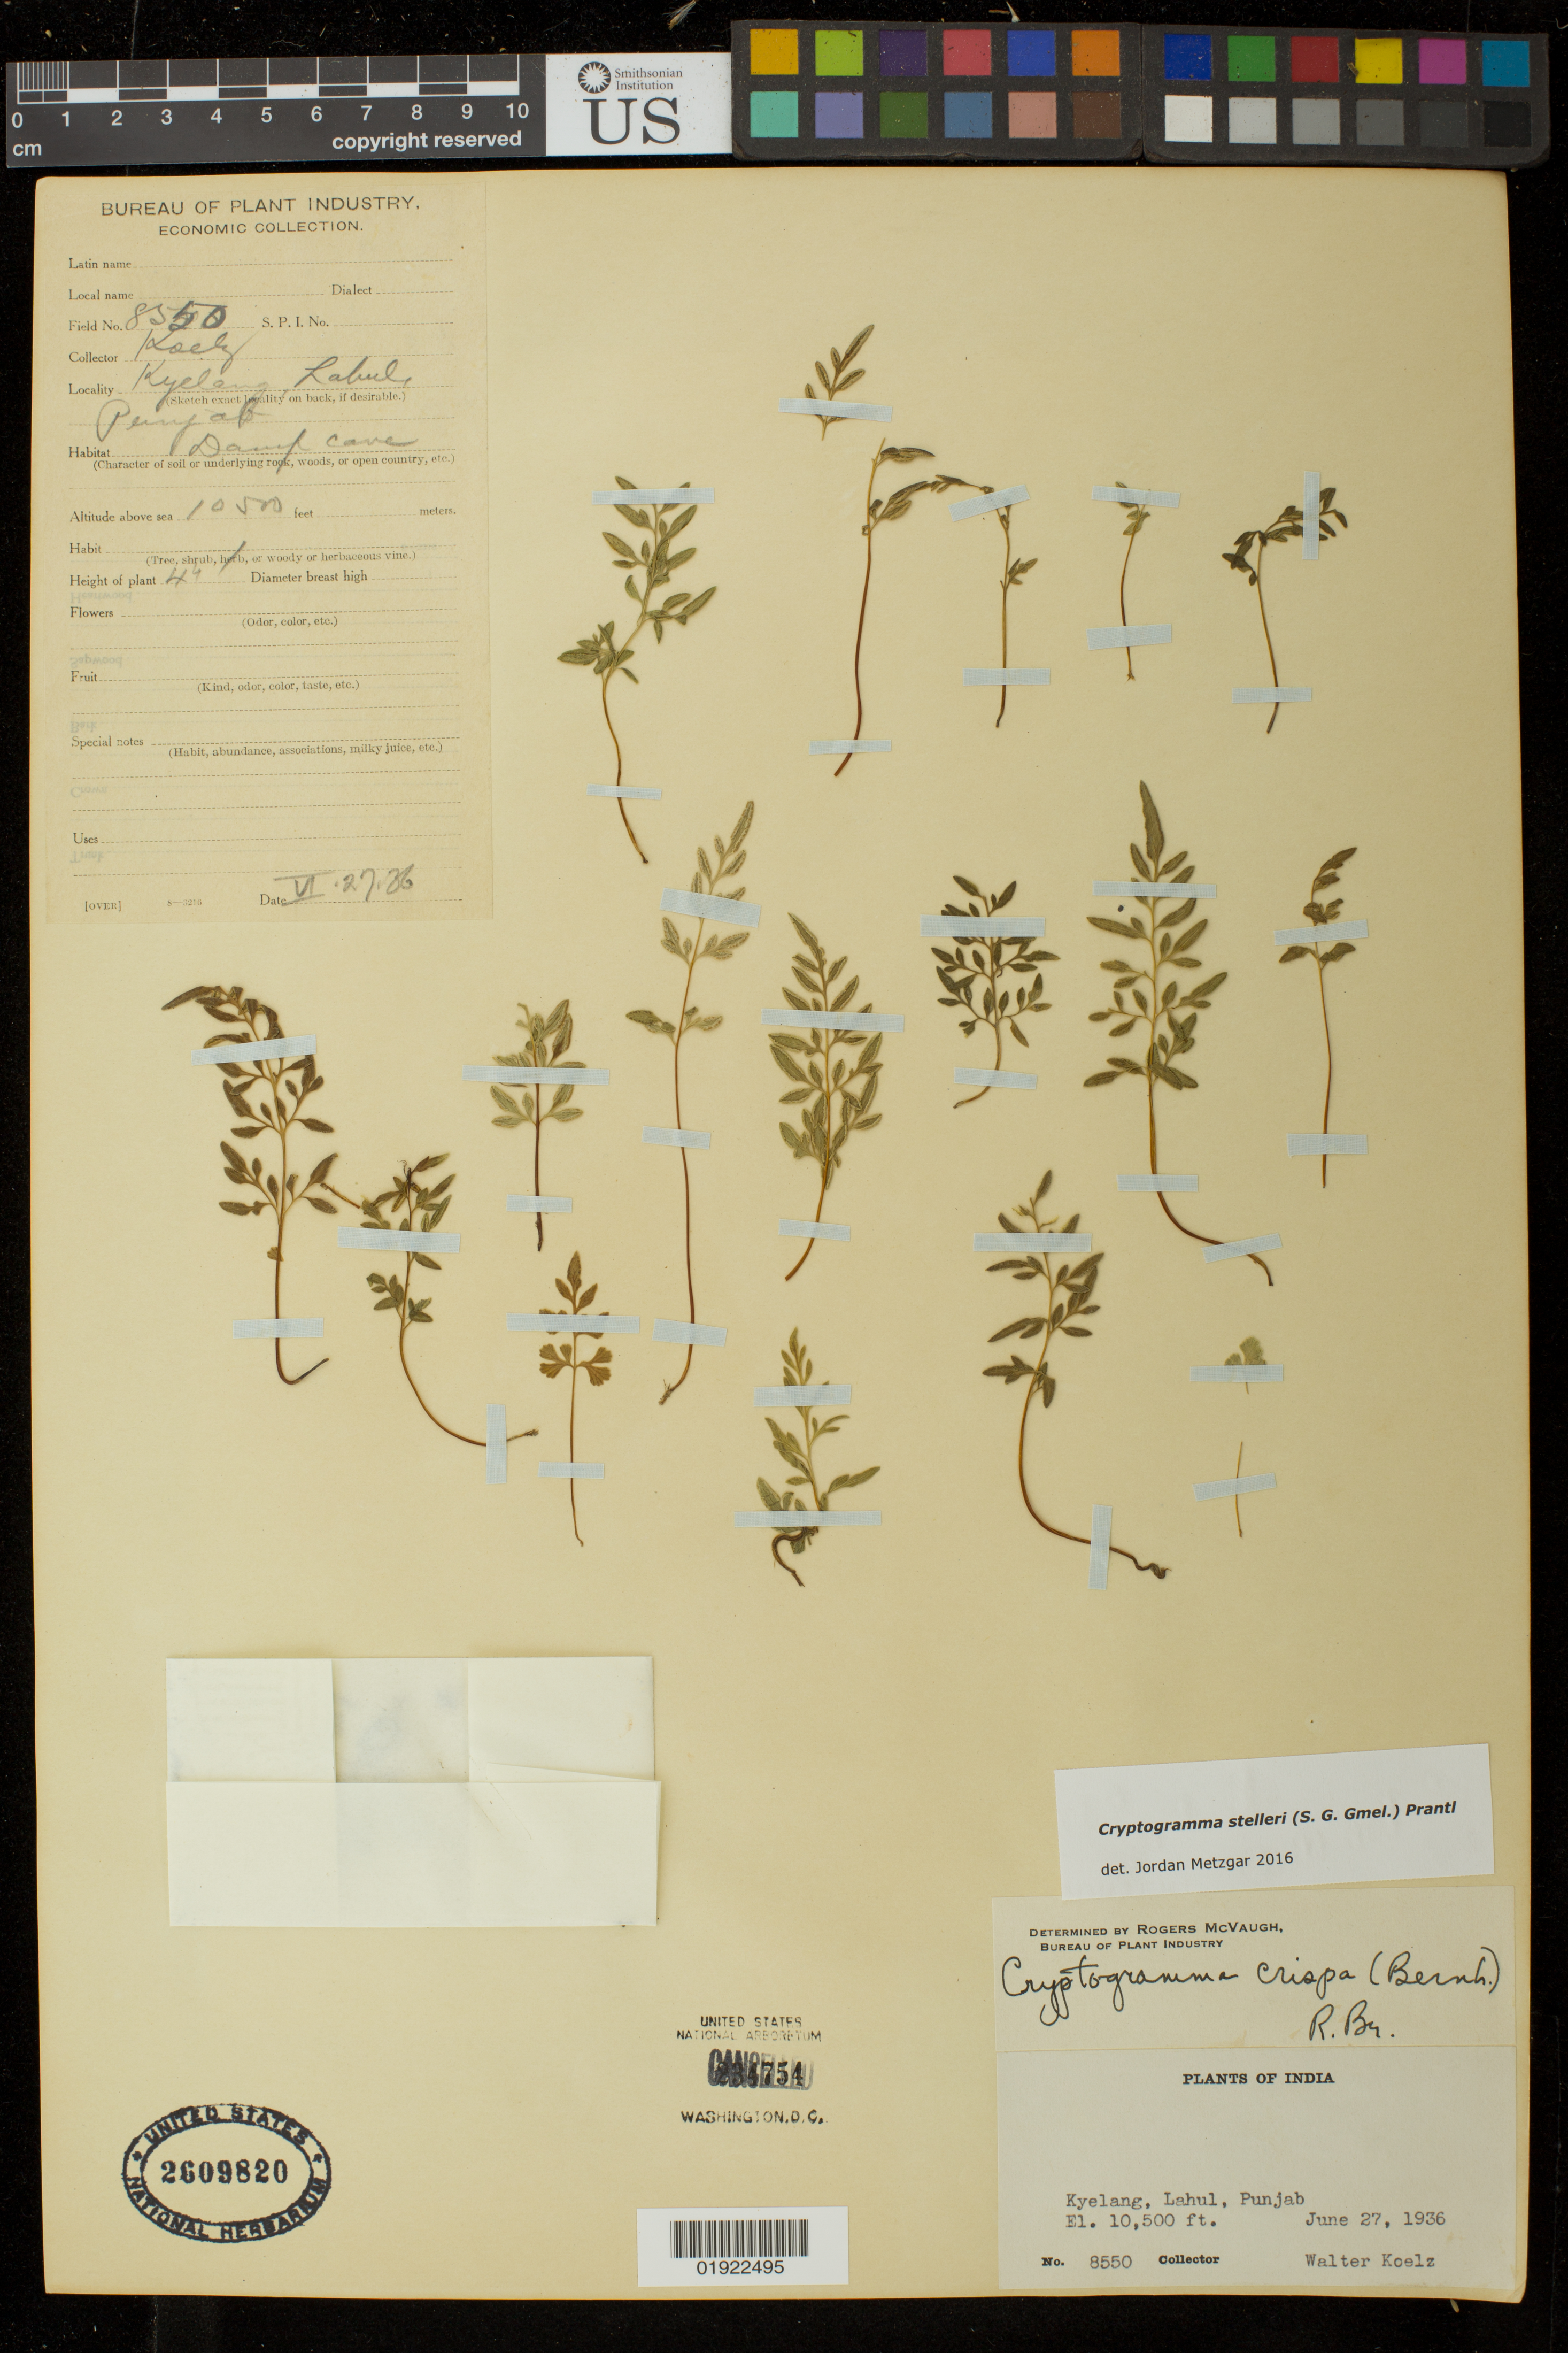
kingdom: Plantae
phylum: Tracheophyta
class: Polypodiopsida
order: Polypodiales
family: Pteridaceae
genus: Cryptogramma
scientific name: Cryptogramma stelleri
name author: (S.G. Gmel.) Prantl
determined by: Metzgar, Jordan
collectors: W. Koelz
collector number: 8550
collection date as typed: June 27, 1936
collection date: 1936-06-27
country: India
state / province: Punjab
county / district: Hoshiarpur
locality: Kyelang, Lahul, Punjab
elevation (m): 3200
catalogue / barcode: US 2609820